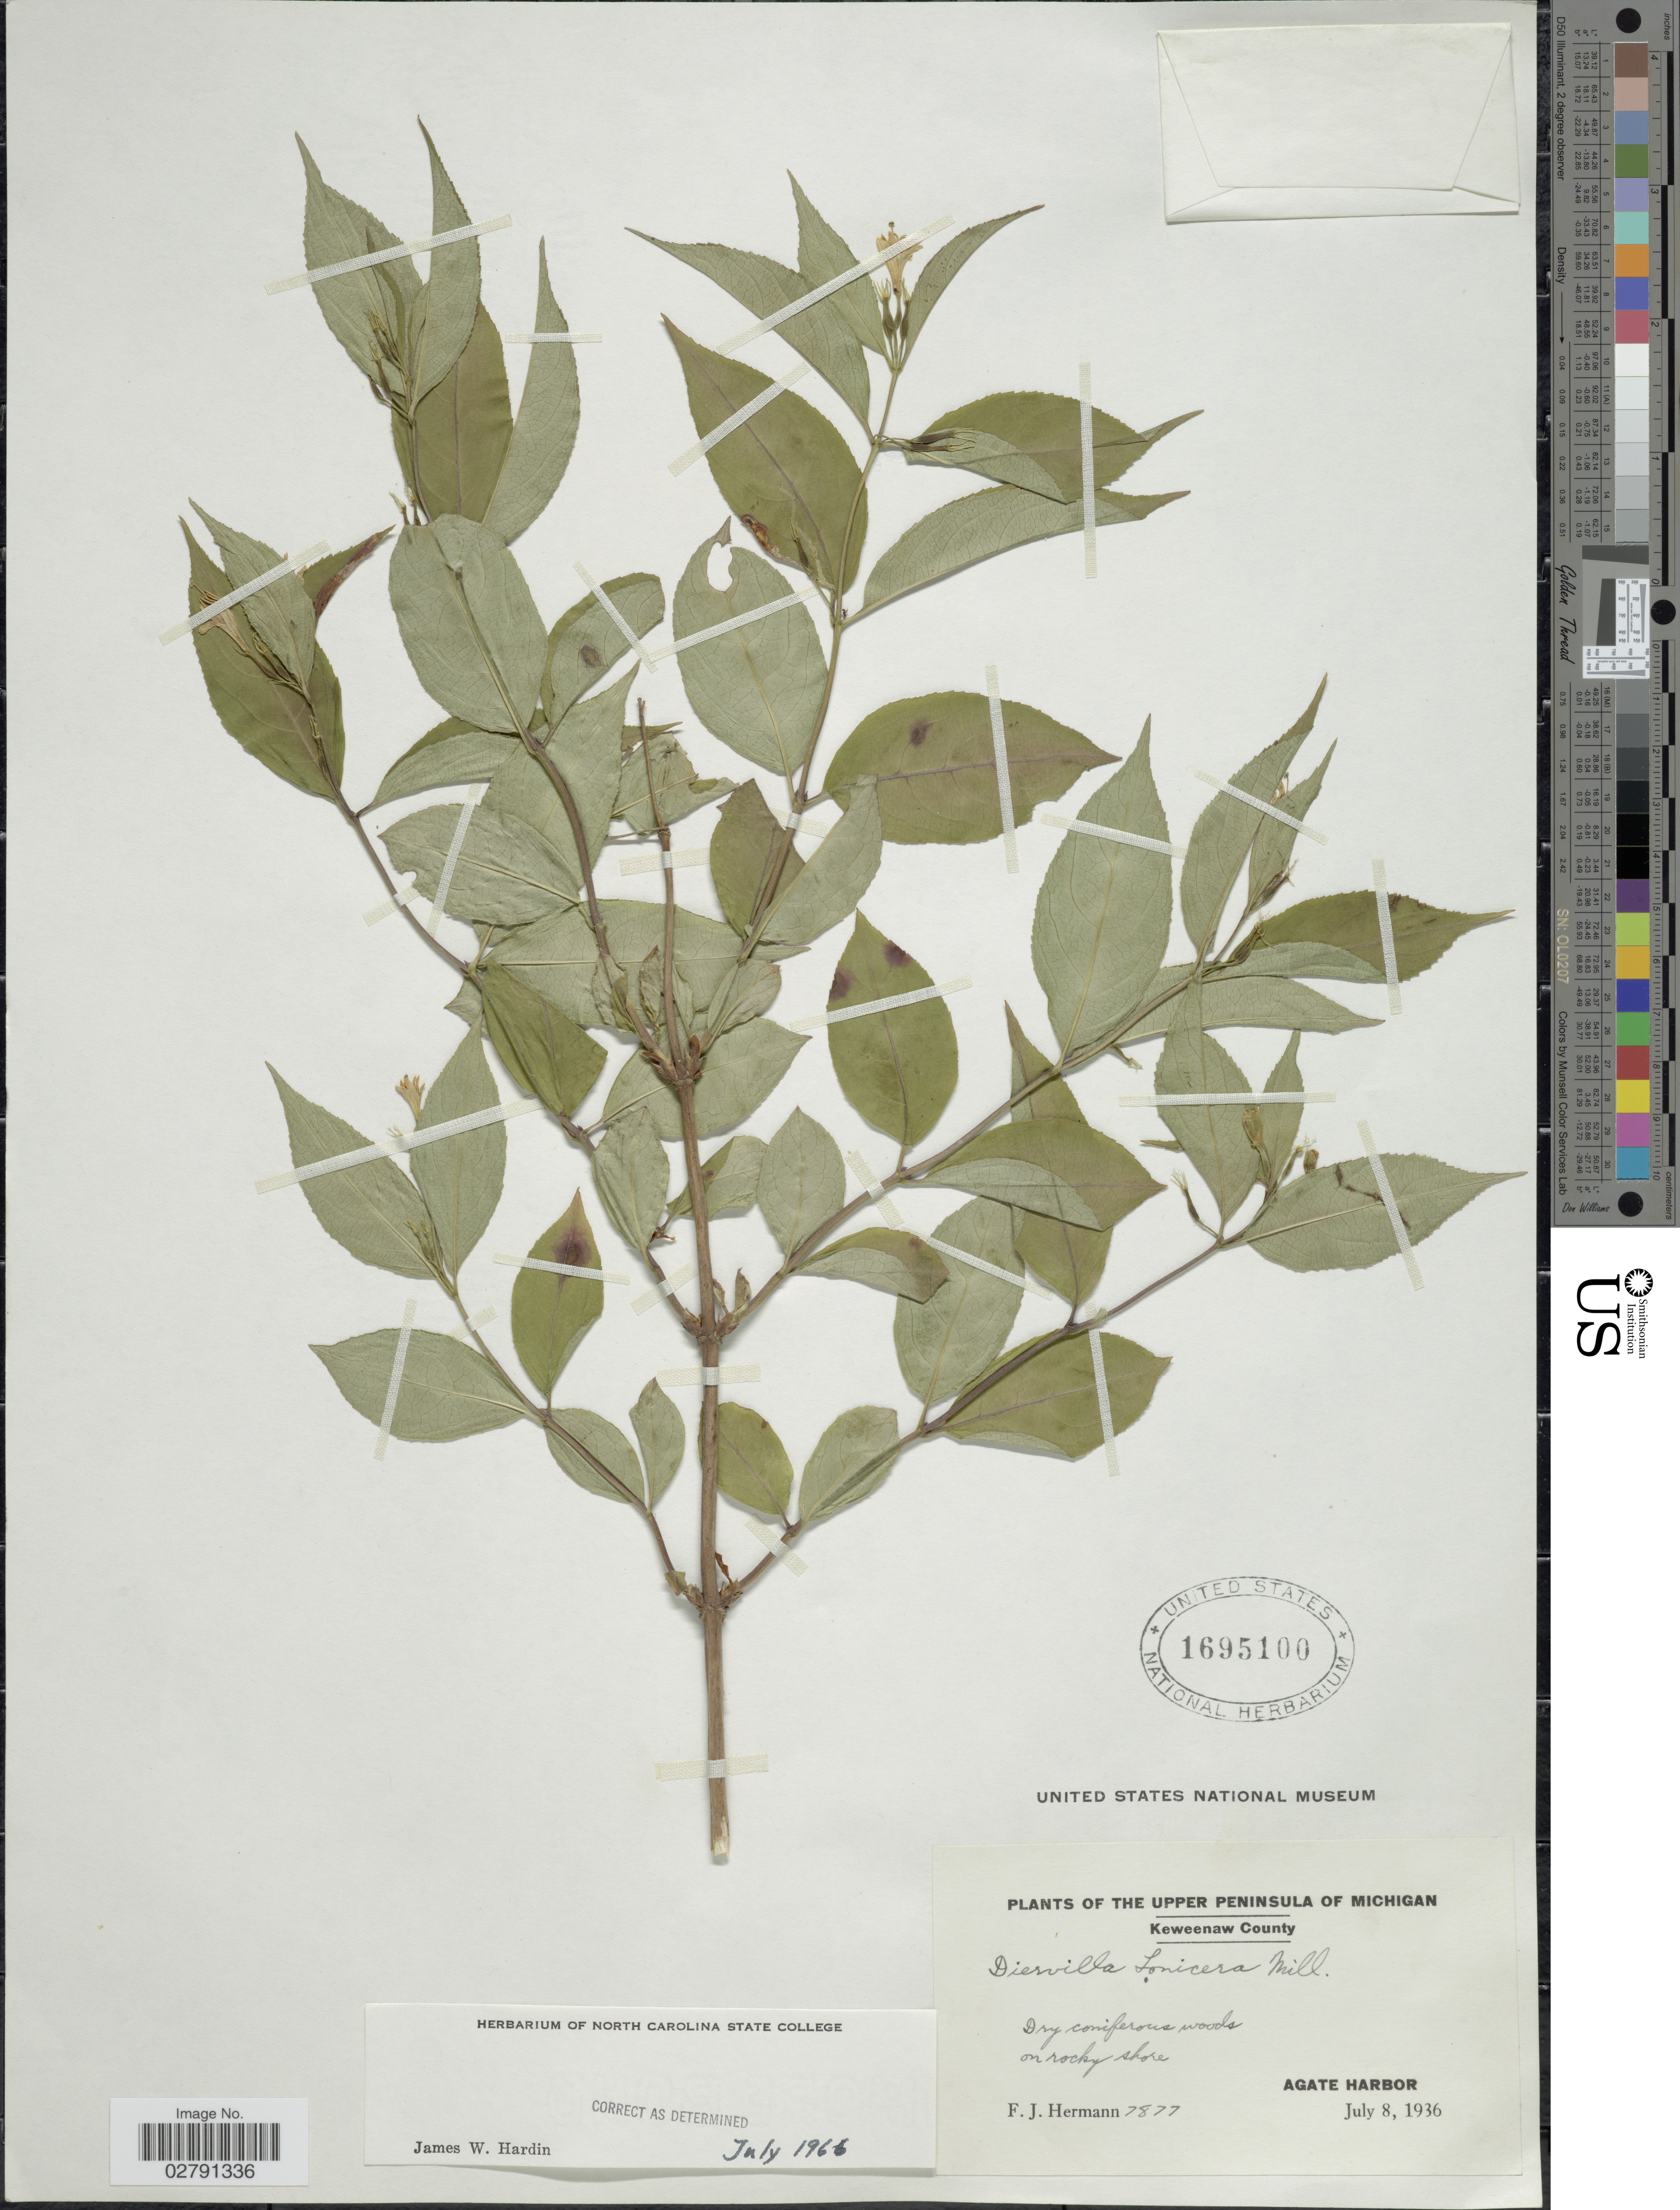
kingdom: Plantae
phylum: Tracheophyta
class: Magnoliopsida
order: Dipsacales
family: Caprifoliaceae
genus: Diervilla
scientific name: Diervilla lonicera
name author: Mill.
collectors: F. J. Hermann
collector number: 7877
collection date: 1936-07-08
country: United States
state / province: Michigan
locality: The Upper Peninsula of Michigan. Keweenaw County. Agate Harbor.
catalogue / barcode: US 1695100